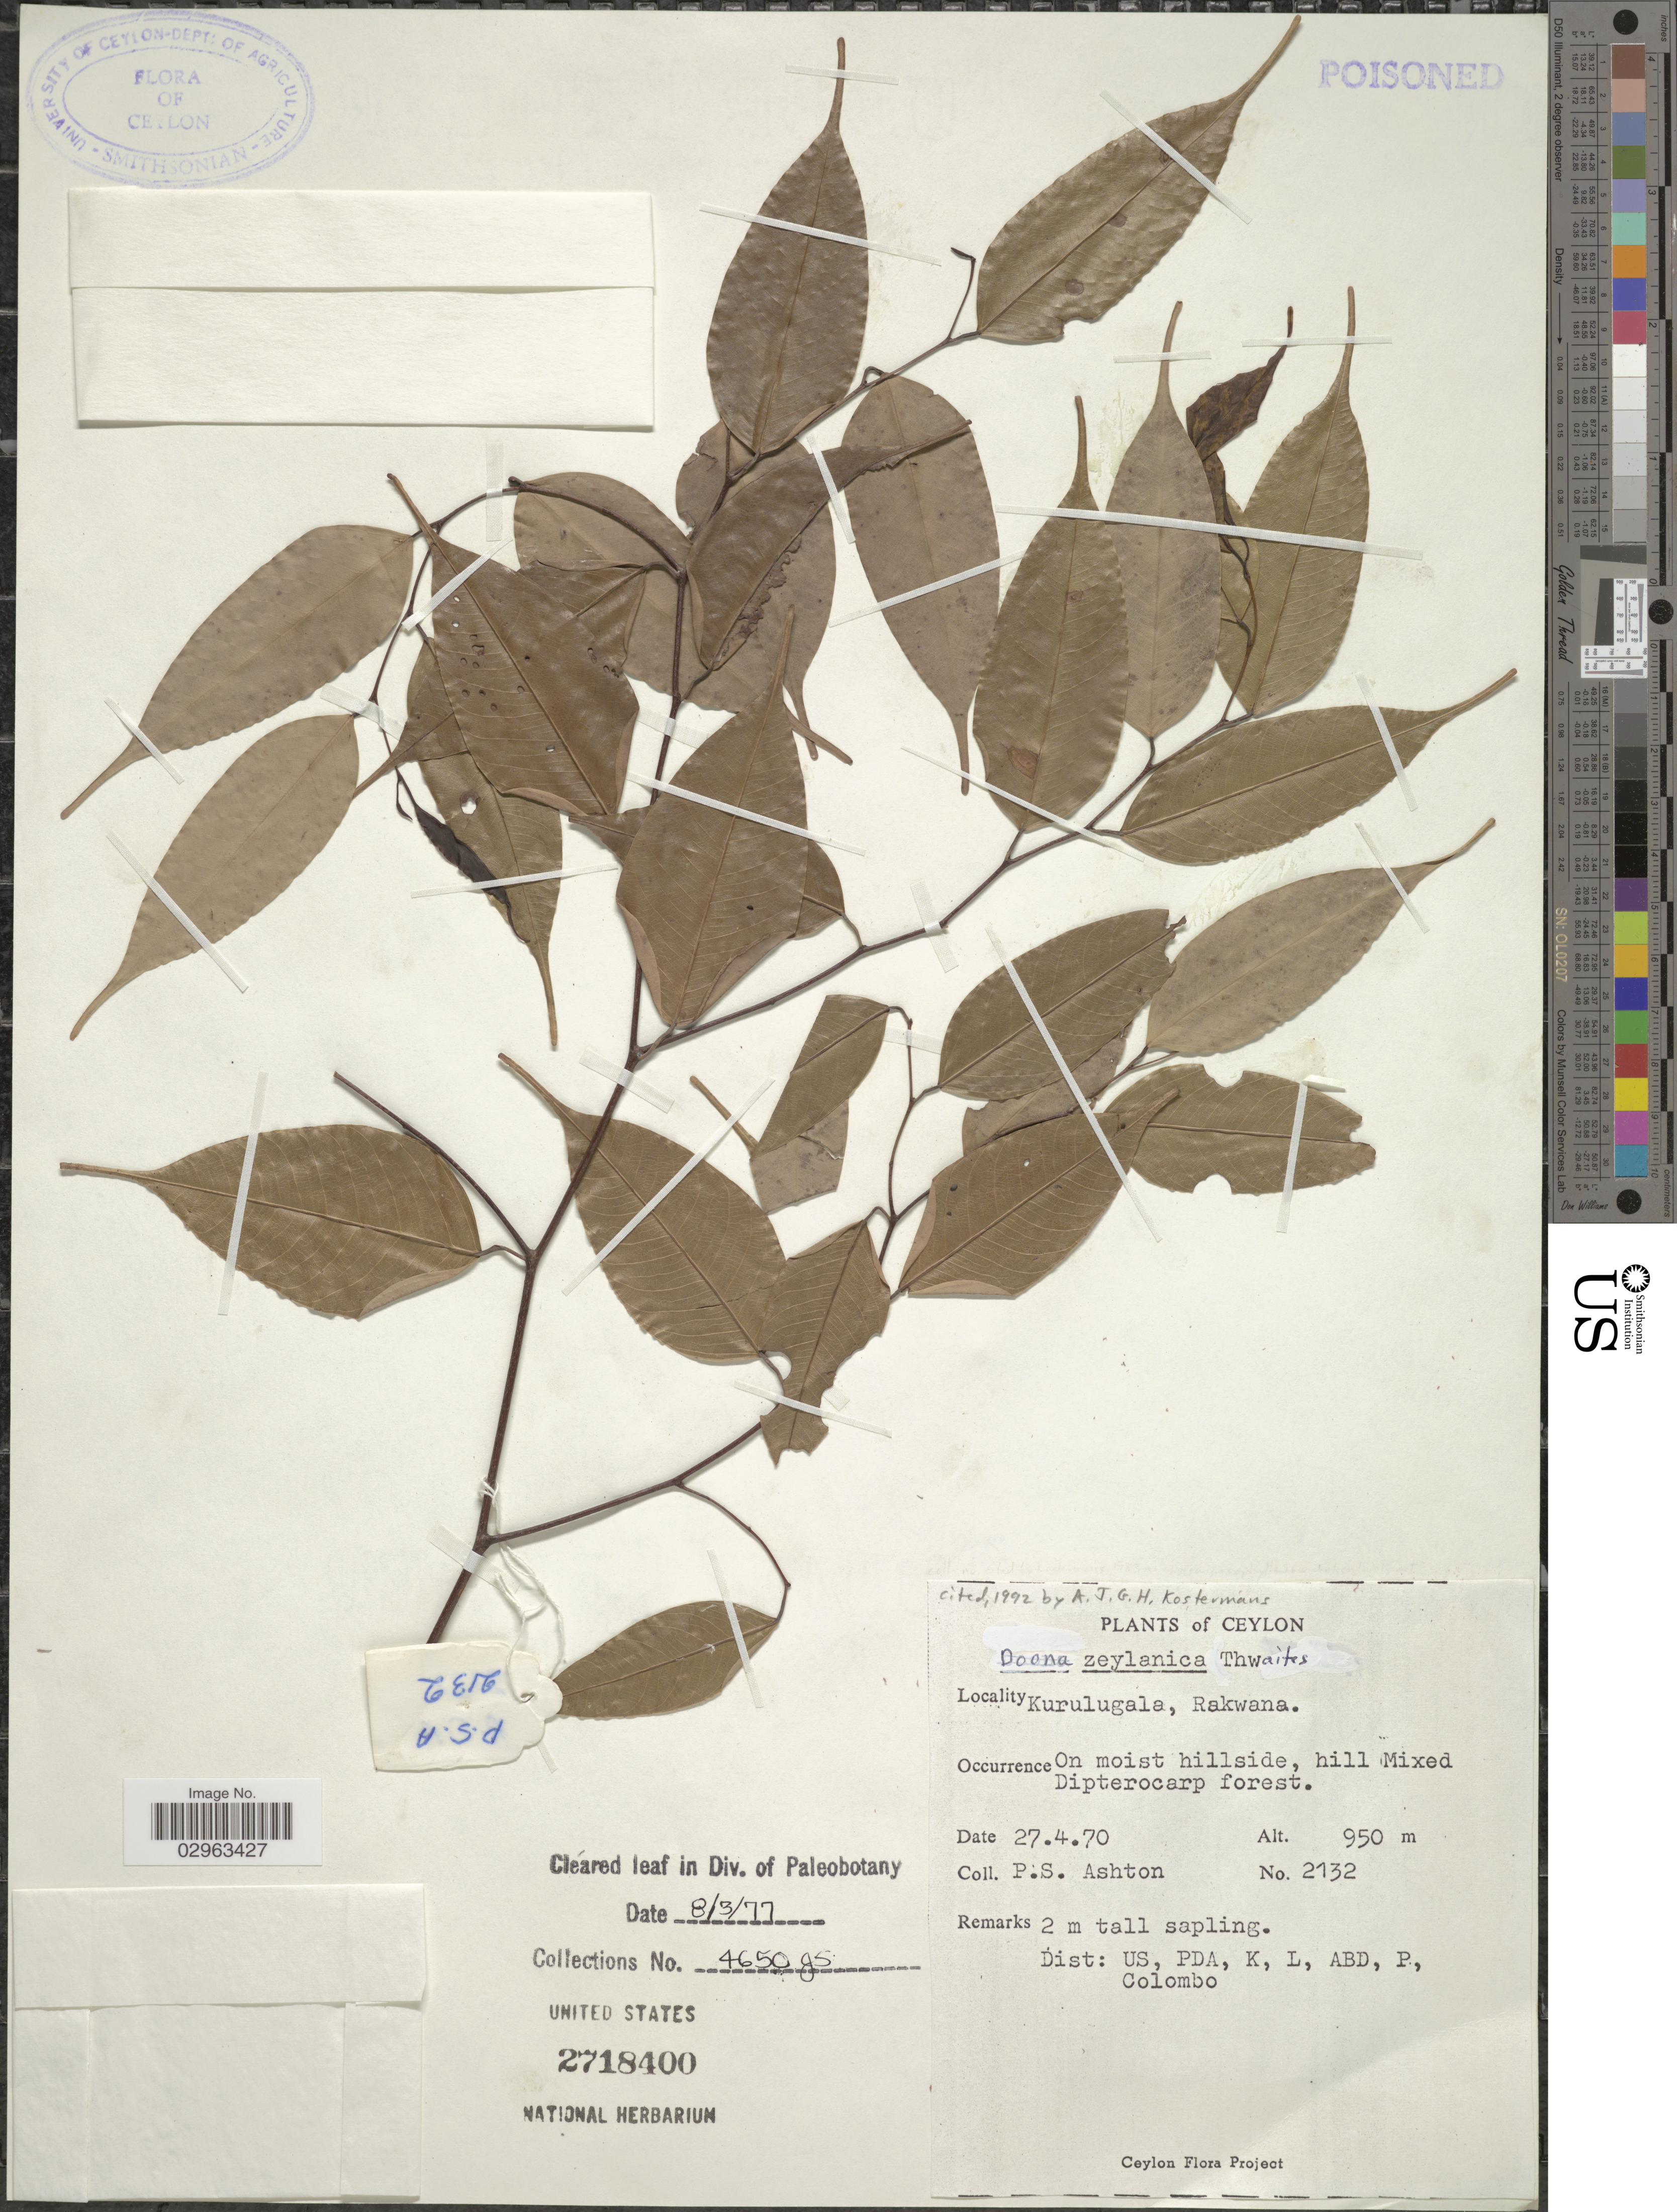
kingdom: Plantae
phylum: Tracheophyta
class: Magnoliopsida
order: Malvales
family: Dipterocarpaceae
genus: Doona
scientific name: Doona zeylanica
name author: Thwaites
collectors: P. S. Ashton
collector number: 2132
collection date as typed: Transcribed d/m/y: 27/4/70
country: Sri Lanka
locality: Ceylon. Kurulugala, Rakwana.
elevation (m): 950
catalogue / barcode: US 2718400